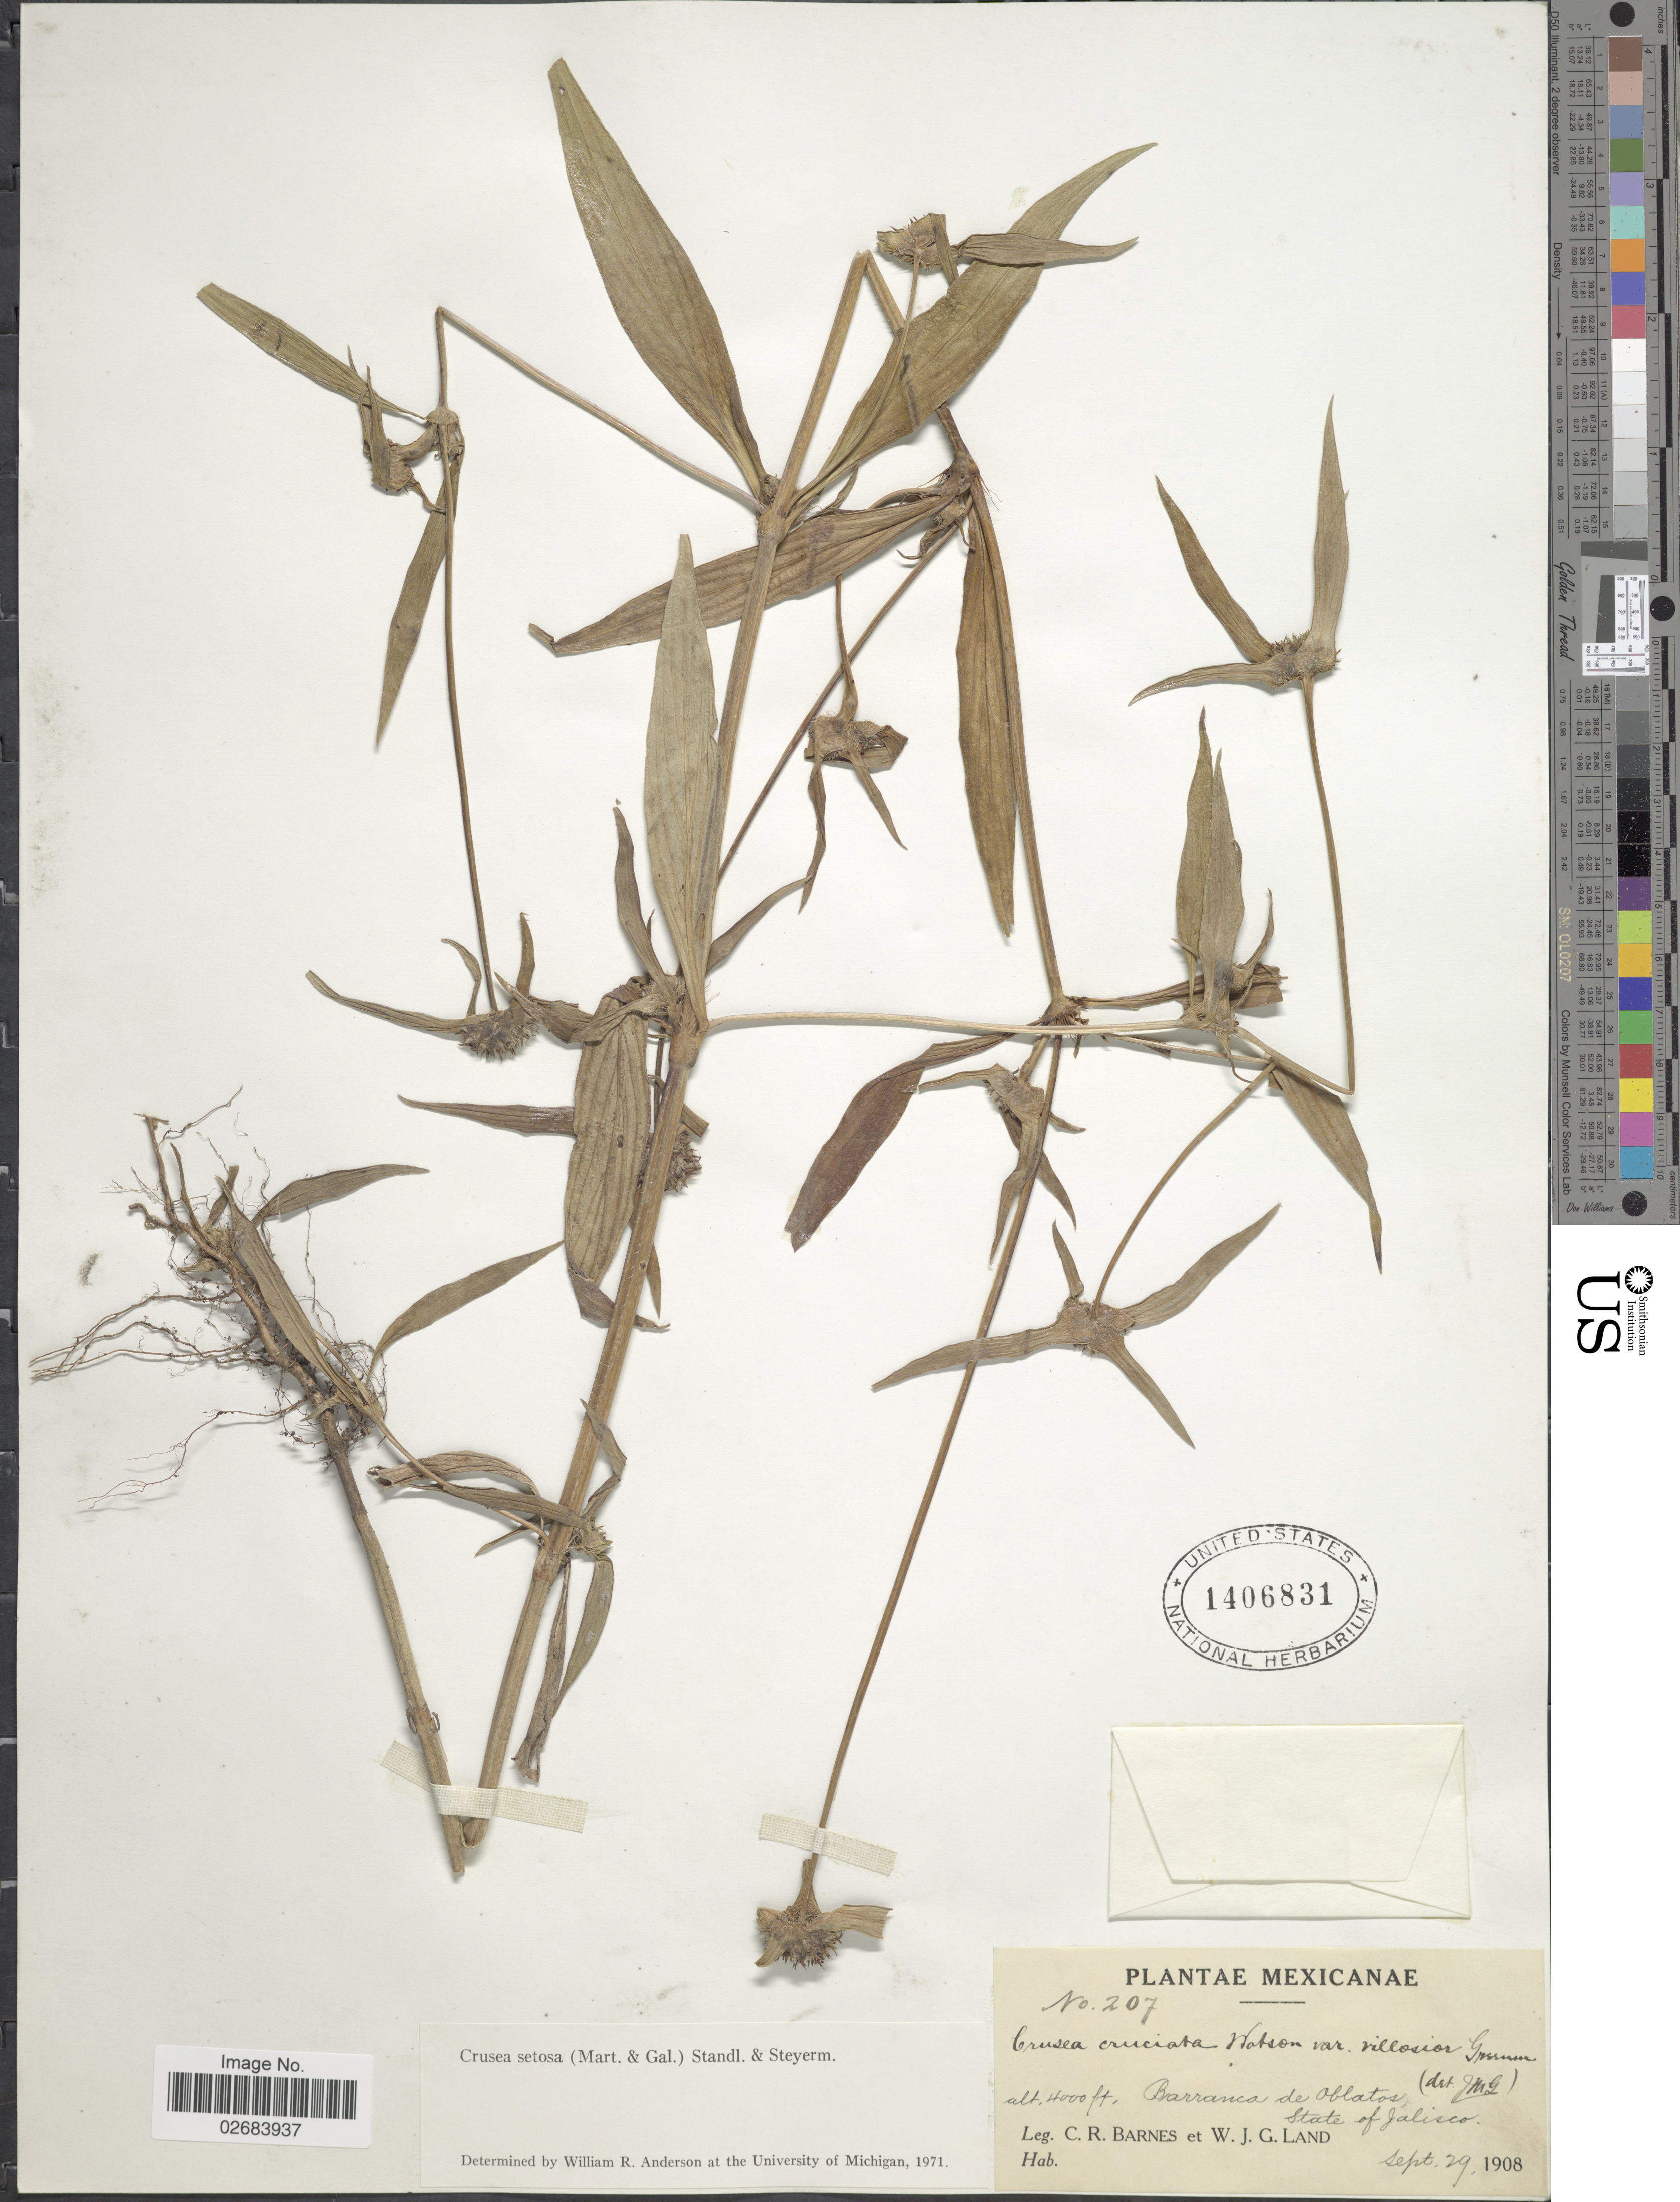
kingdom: Plantae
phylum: Tracheophyta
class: Magnoliopsida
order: Gentianales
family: Rubiaceae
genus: Crusea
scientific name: Crusea setosa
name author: (M. Martens & Galeotti) Standl. & Steyerm.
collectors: C. R. Barnes & W. J. G. Land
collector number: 207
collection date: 1908-09-29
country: Mexico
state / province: Jalisco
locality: Barranca de Oblatos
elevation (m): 1219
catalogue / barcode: US 1406831